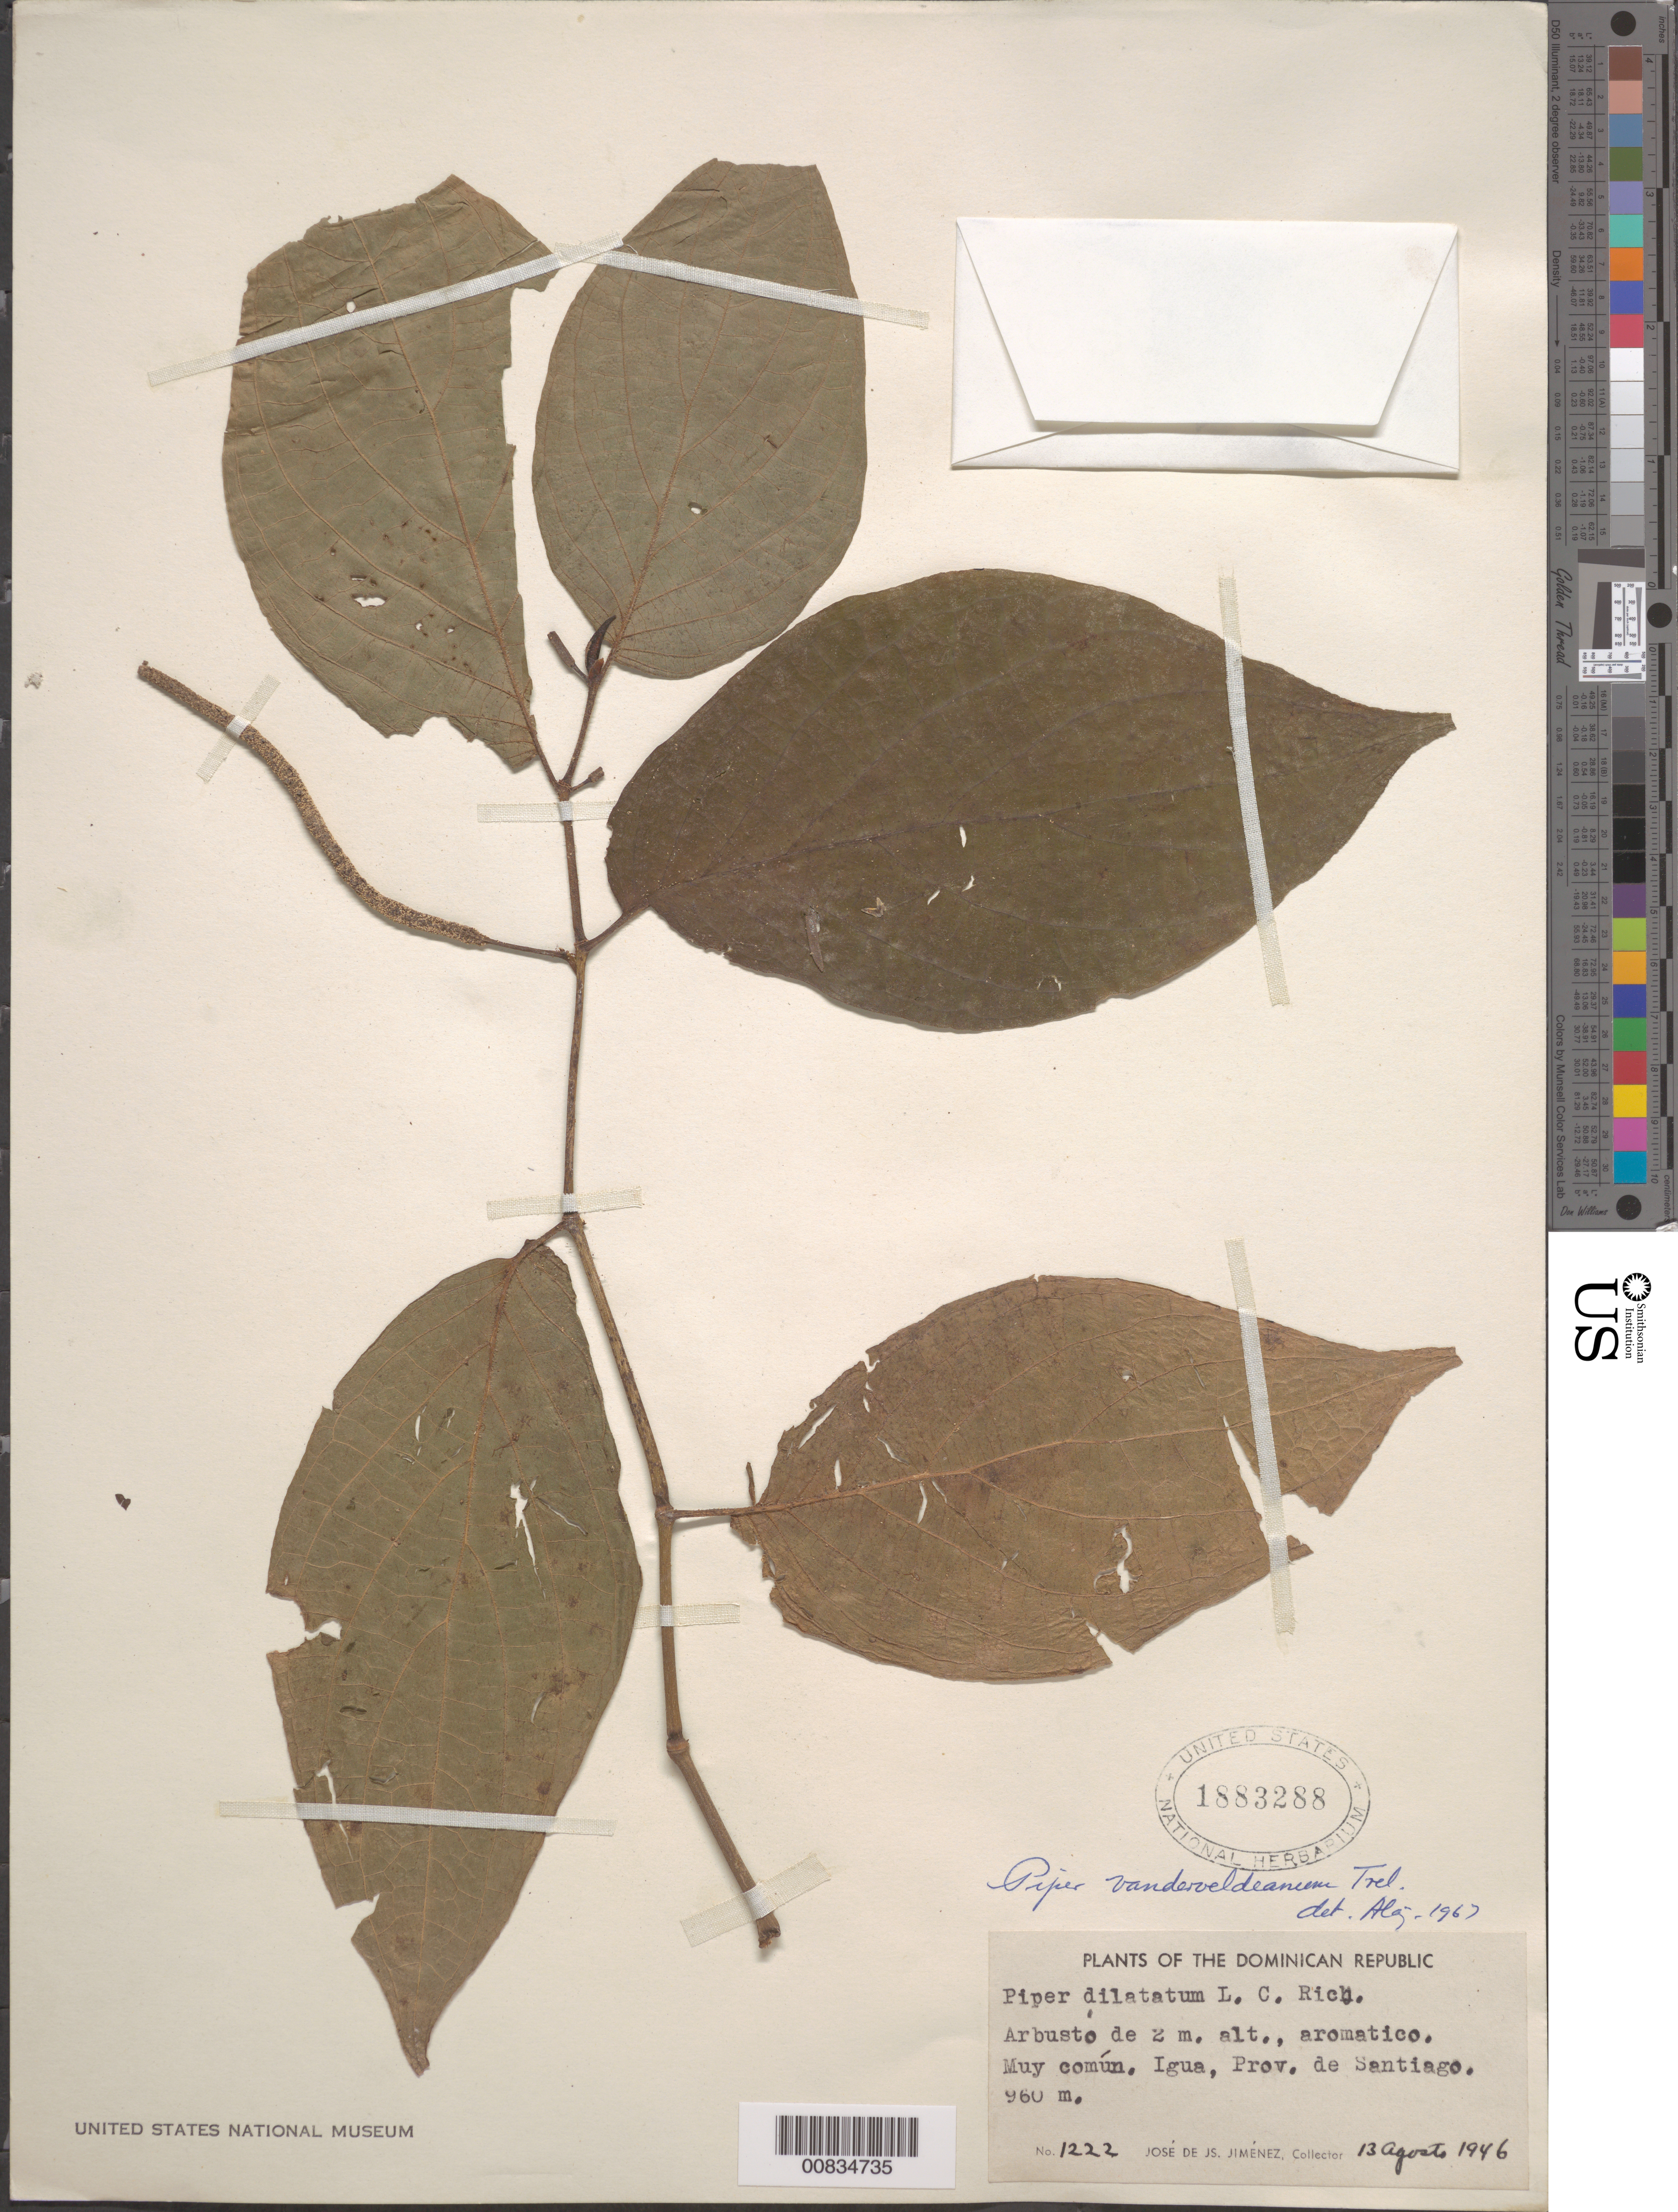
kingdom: Plantae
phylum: Tracheophyta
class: Magnoliopsida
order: Piperales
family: Piperaceae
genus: Piper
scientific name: Piper vanderveldeanum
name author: Trel.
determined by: Liogier, Alain H.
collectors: J. J. Jiménez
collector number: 1222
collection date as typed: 13 Aug 1946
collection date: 1946-08-13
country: Dominican Republic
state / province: Santiago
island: Hispaniola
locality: Igua.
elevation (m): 960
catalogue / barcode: US 1883288